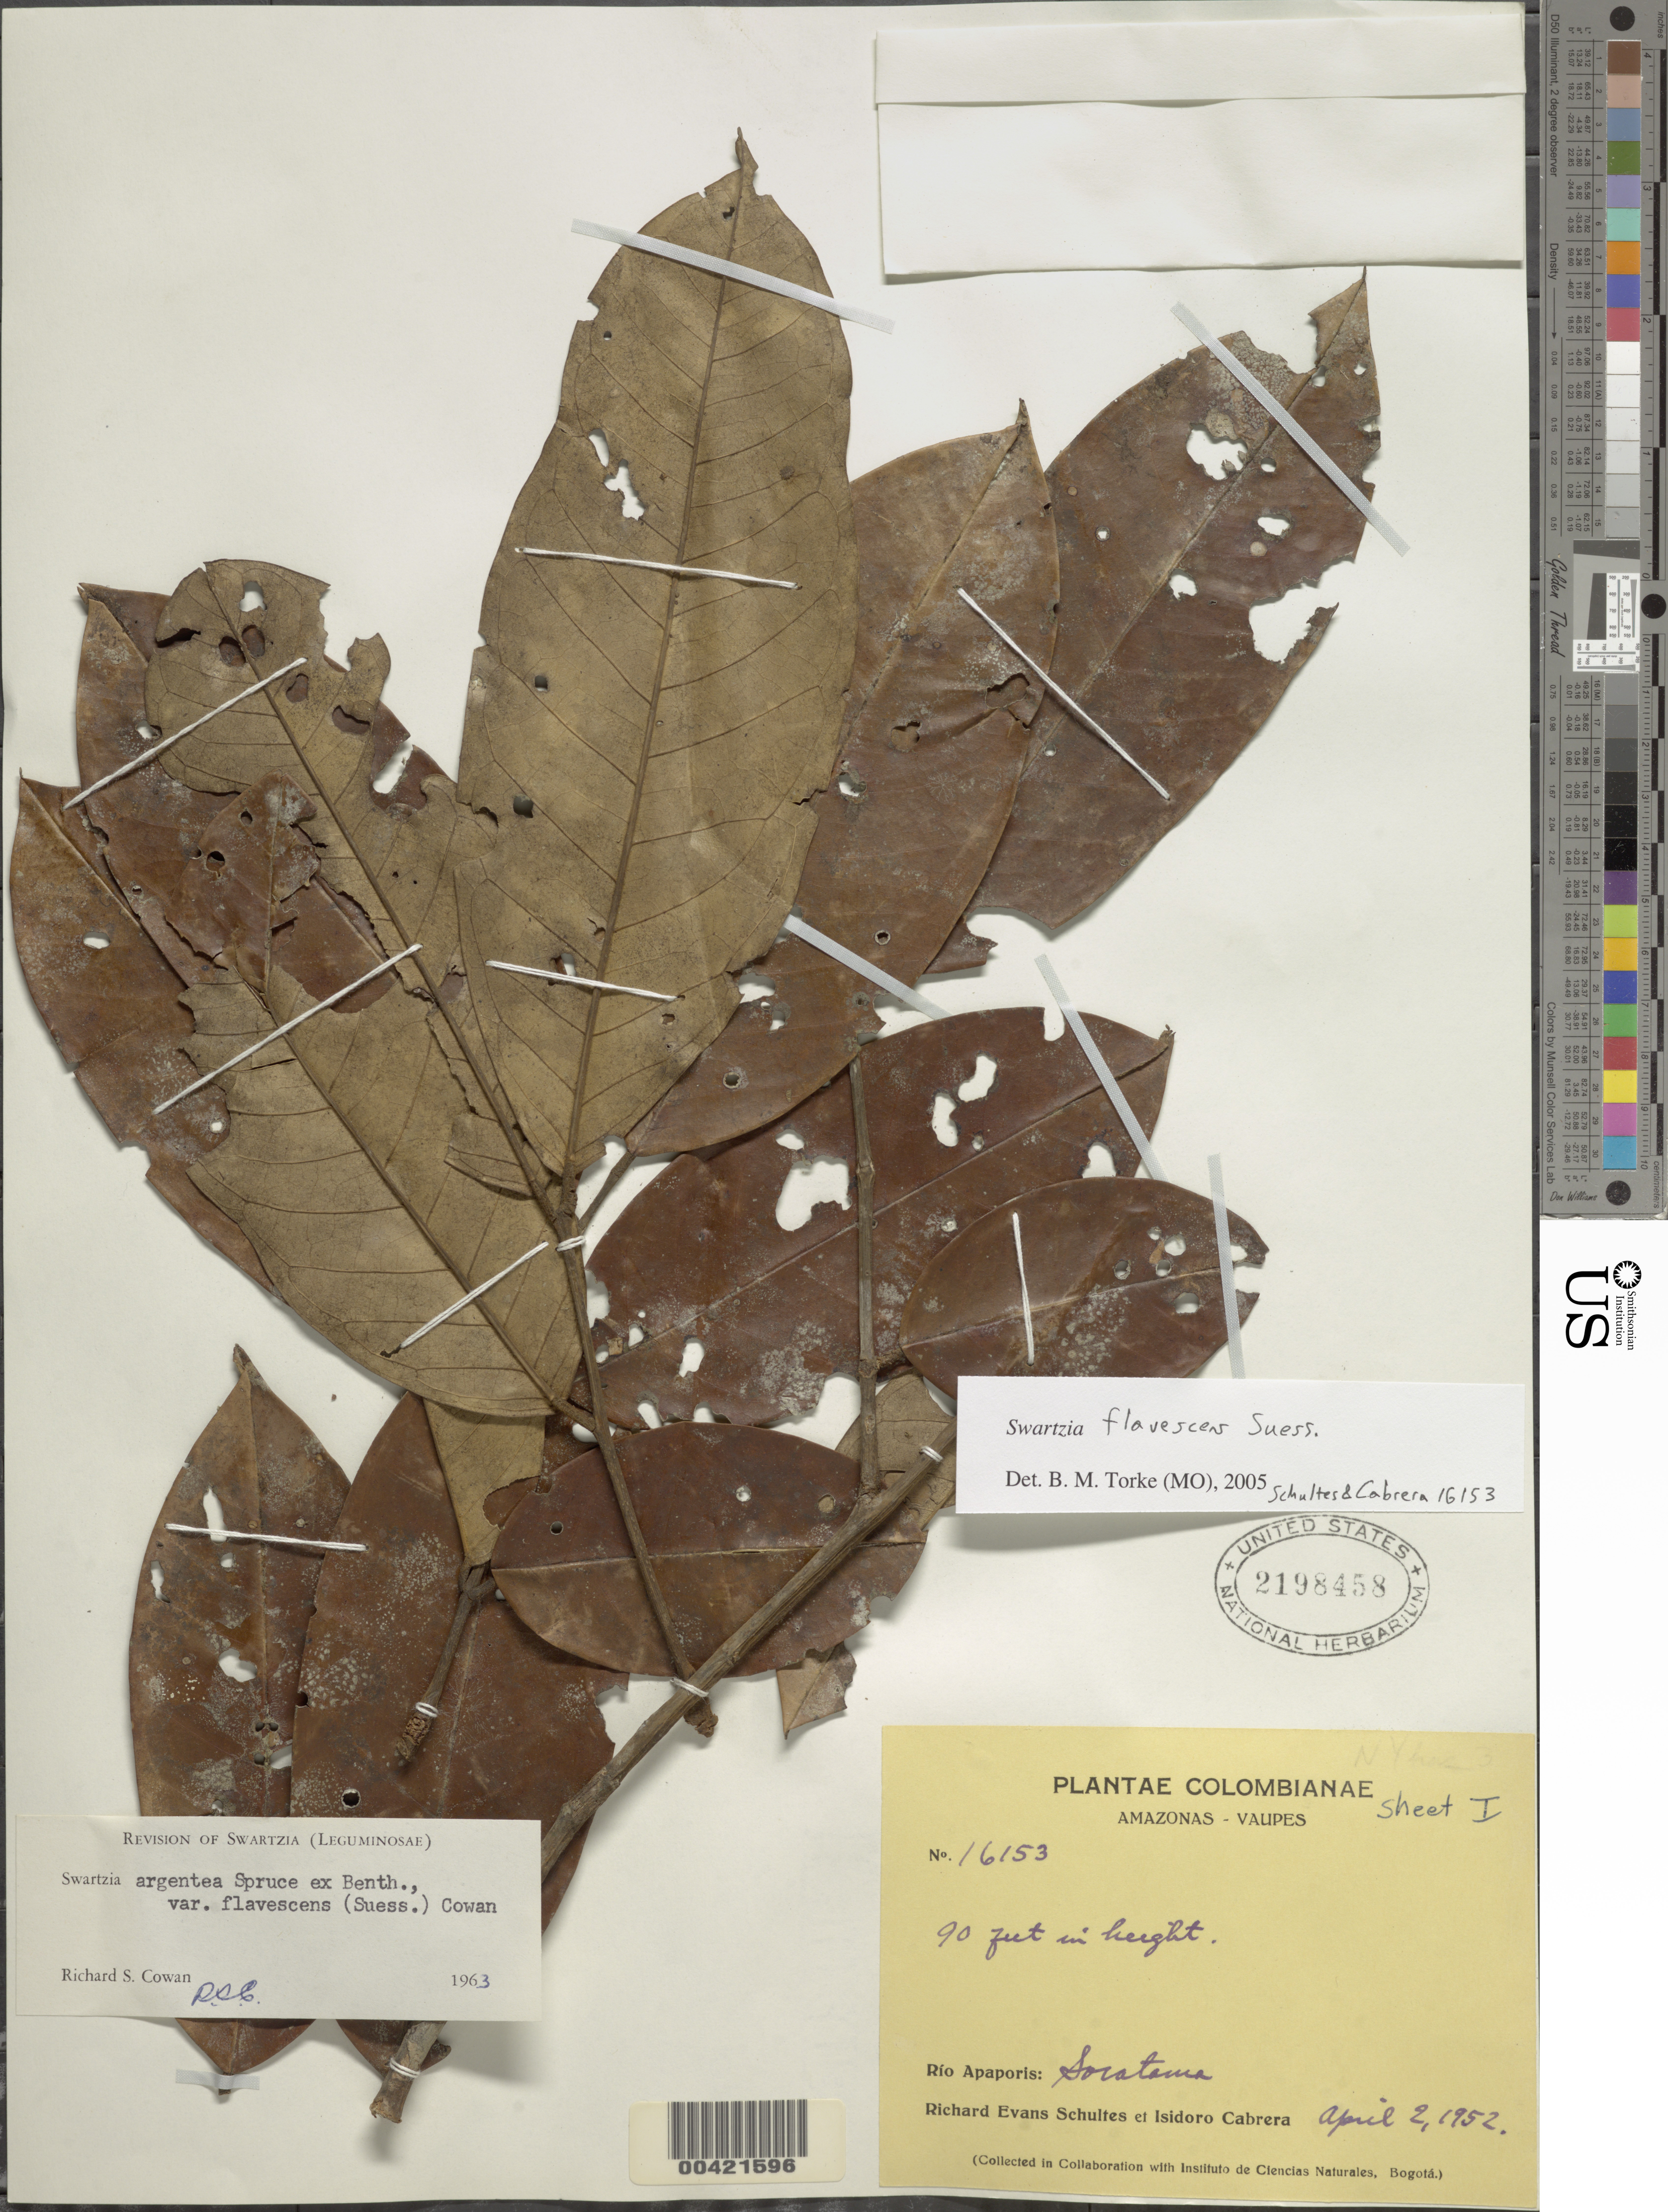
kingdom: Plantae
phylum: Tracheophyta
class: Magnoliopsida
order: Fabales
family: Fabaceae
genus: Swartzia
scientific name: Swartzia flavescens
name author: Suess.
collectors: R. E. Schultes & I. Cabrera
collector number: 16153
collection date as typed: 02 Apr 1952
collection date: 1952-04-02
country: Colombia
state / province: Amazônas / Vaupés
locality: Soratama; Rio Apaporis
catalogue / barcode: US 2198458